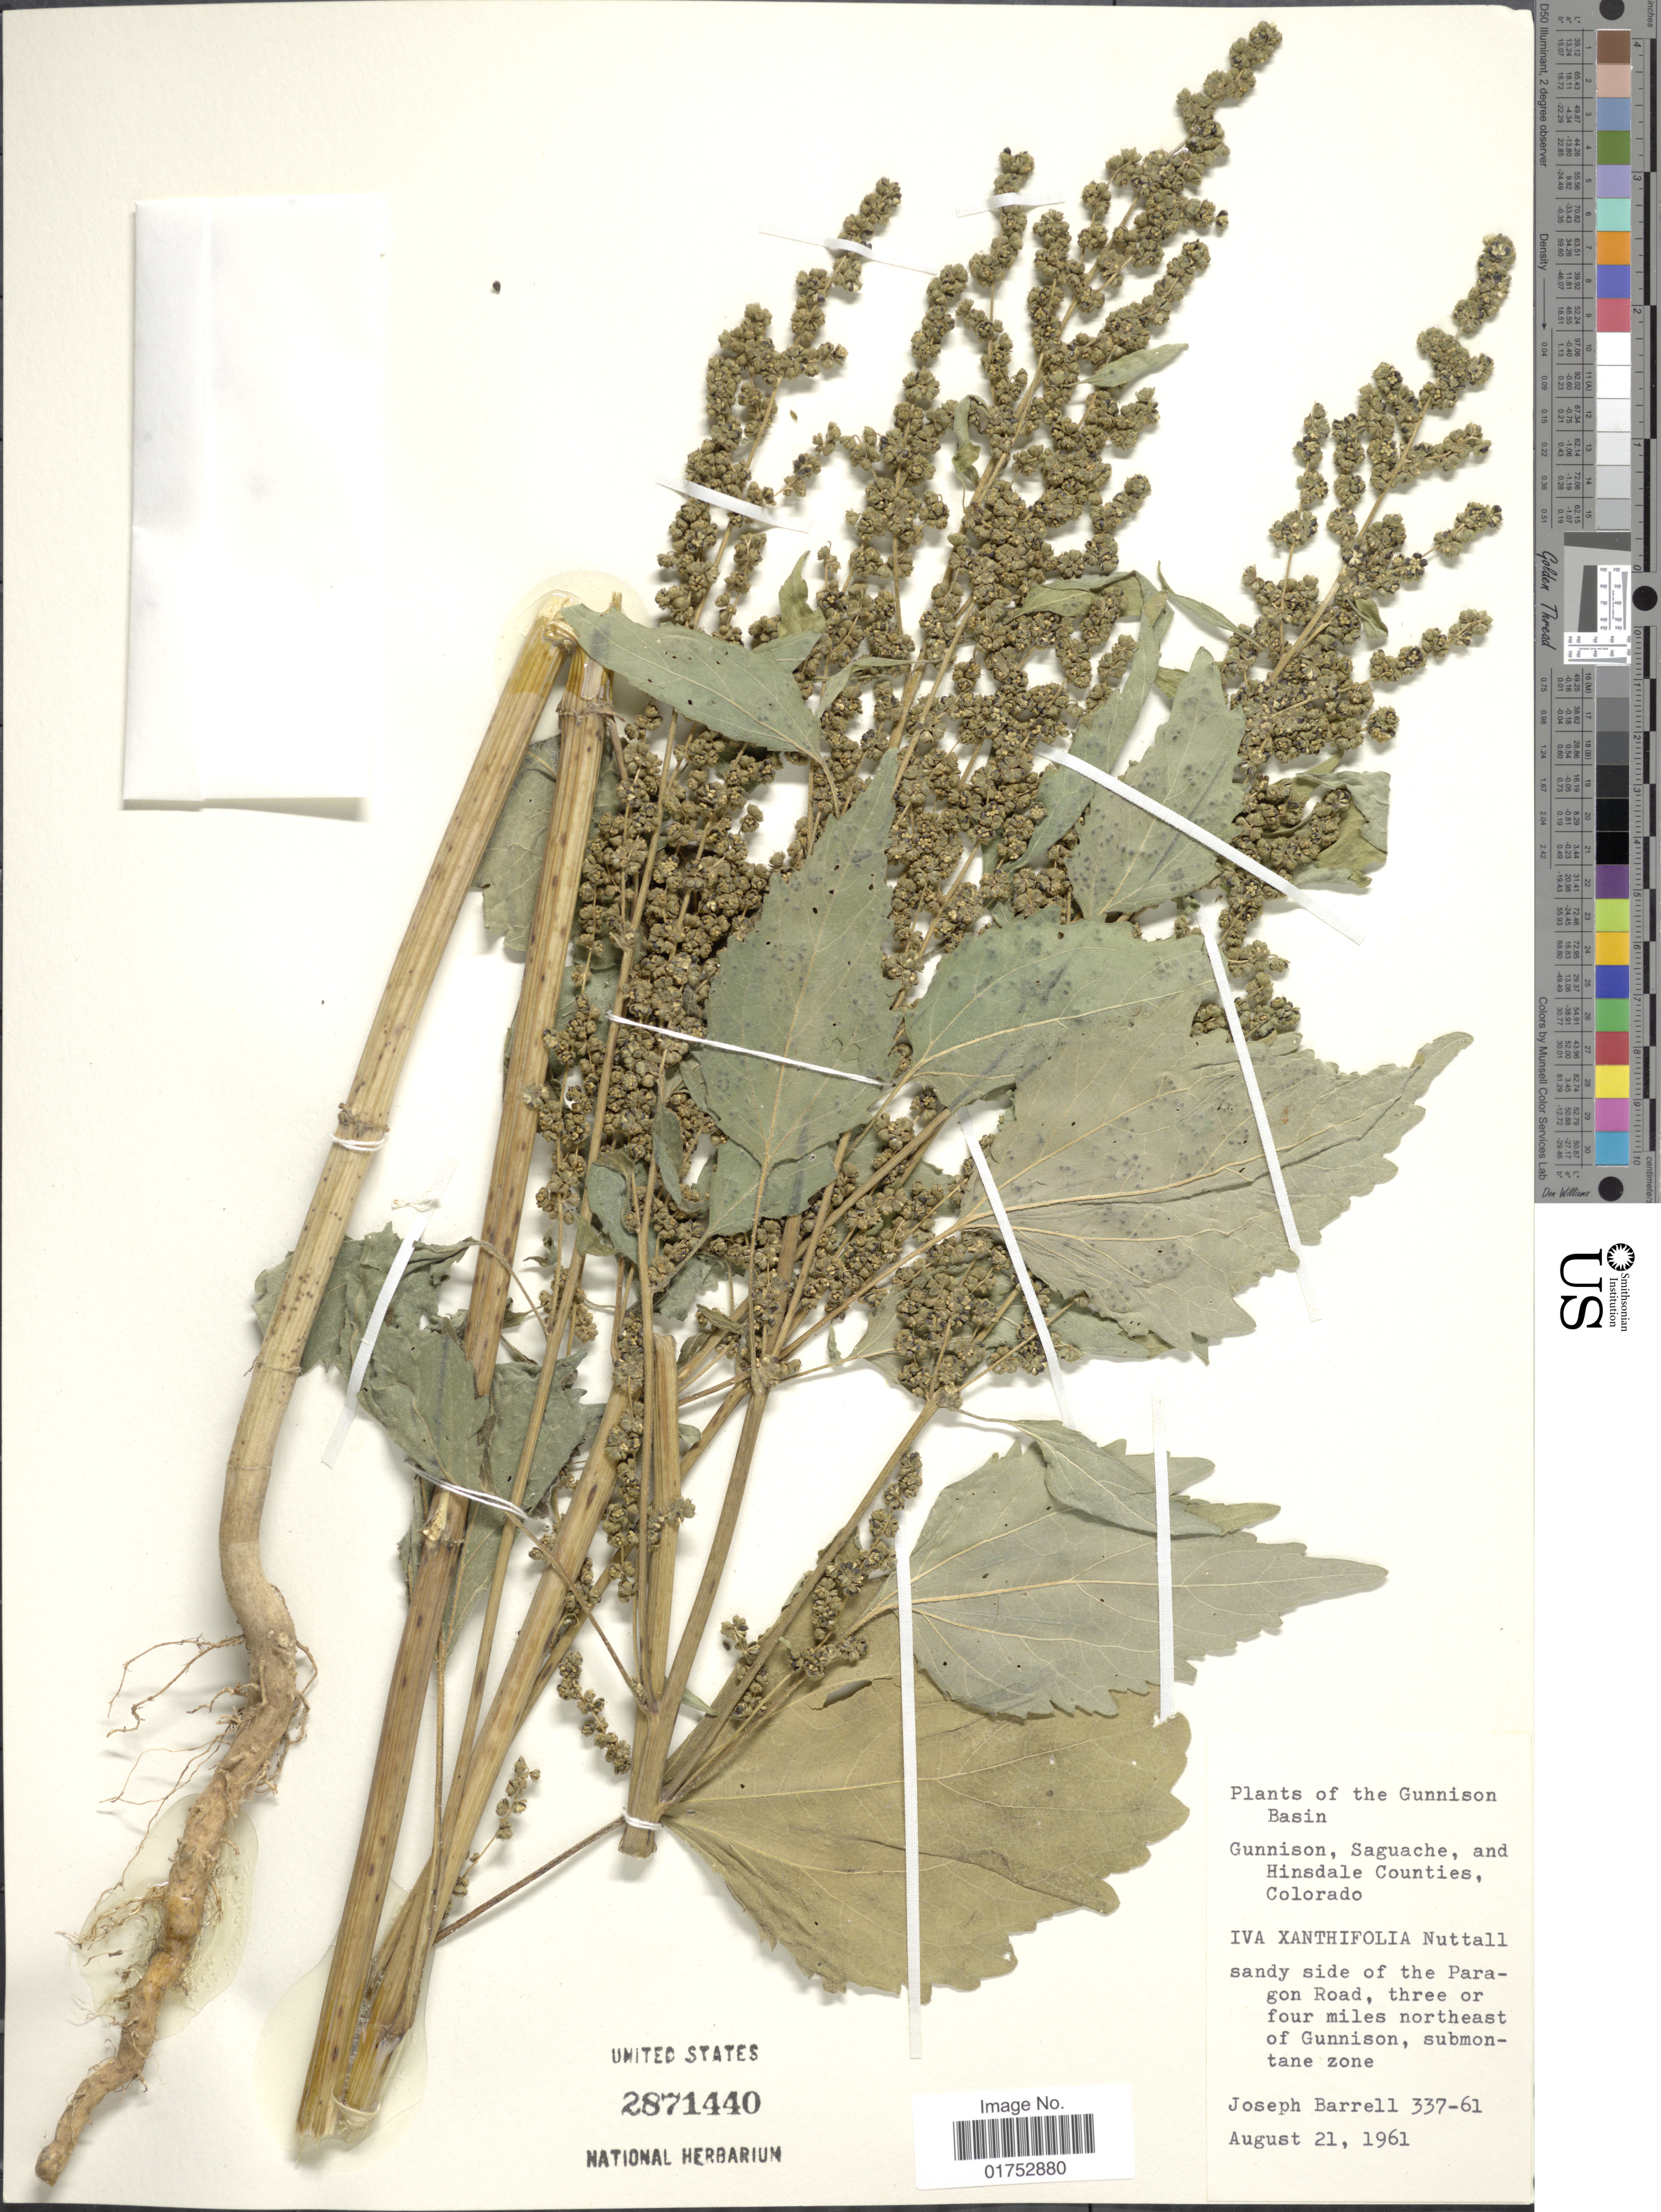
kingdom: Plantae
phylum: Tracheophyta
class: Magnoliopsida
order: Asterales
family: Asteraceae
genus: Iva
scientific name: Iva xanthifolia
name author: Nutt.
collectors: J. Barrell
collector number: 337-61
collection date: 1961-08-21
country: United States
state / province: Colorado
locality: Gunnison Basin, Gunnison, Saguache, and Hinsdale Counties, sandy side of the Paragon Road, three or four miles northeast of Gunnison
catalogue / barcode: US 2871440